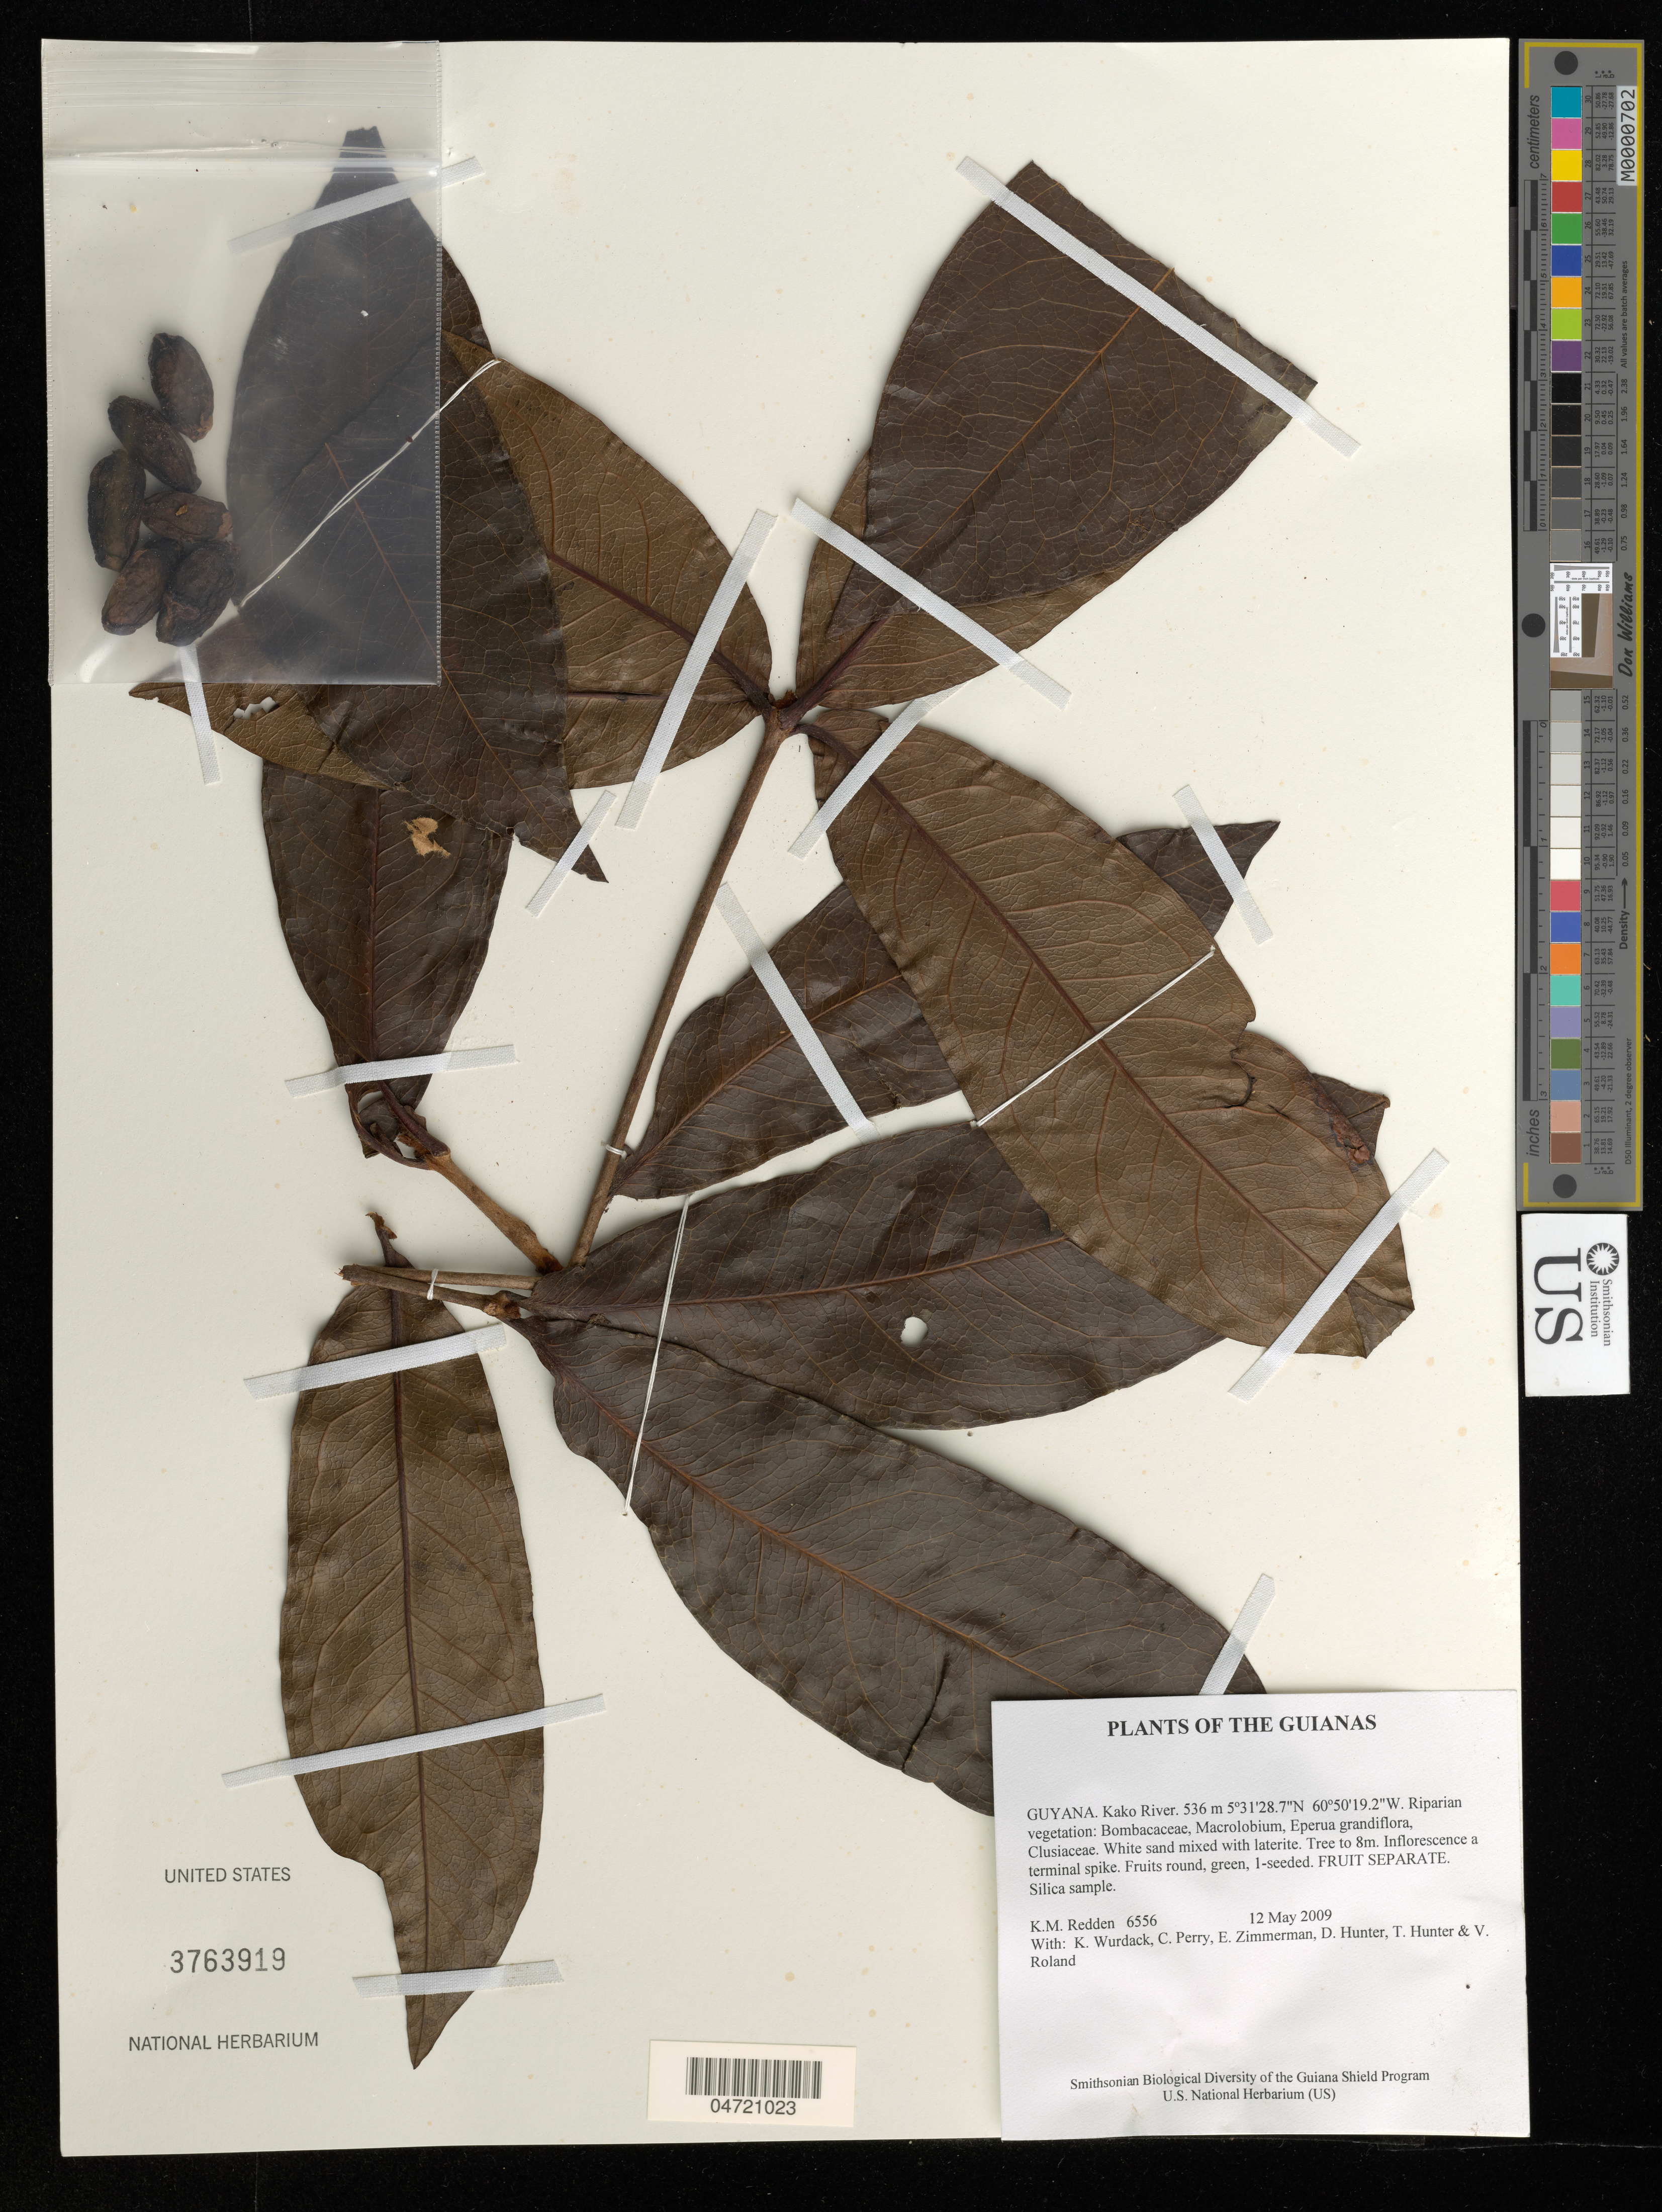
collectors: K. M. Redden, K. Wurdack, C. Perry, E. Zimmerman, D. Hunter, T. Hunter & V. Roland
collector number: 6556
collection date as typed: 12 May 2009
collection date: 2009-05-12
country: Guyana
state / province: Cuyuni-Mazaruni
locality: Kako River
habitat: Riparian vegetation: Bombacaceae, Macrolobium, Eperua grandiflora, Clusiaceae. White sand mixed with laterite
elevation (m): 536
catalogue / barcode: US 3763919